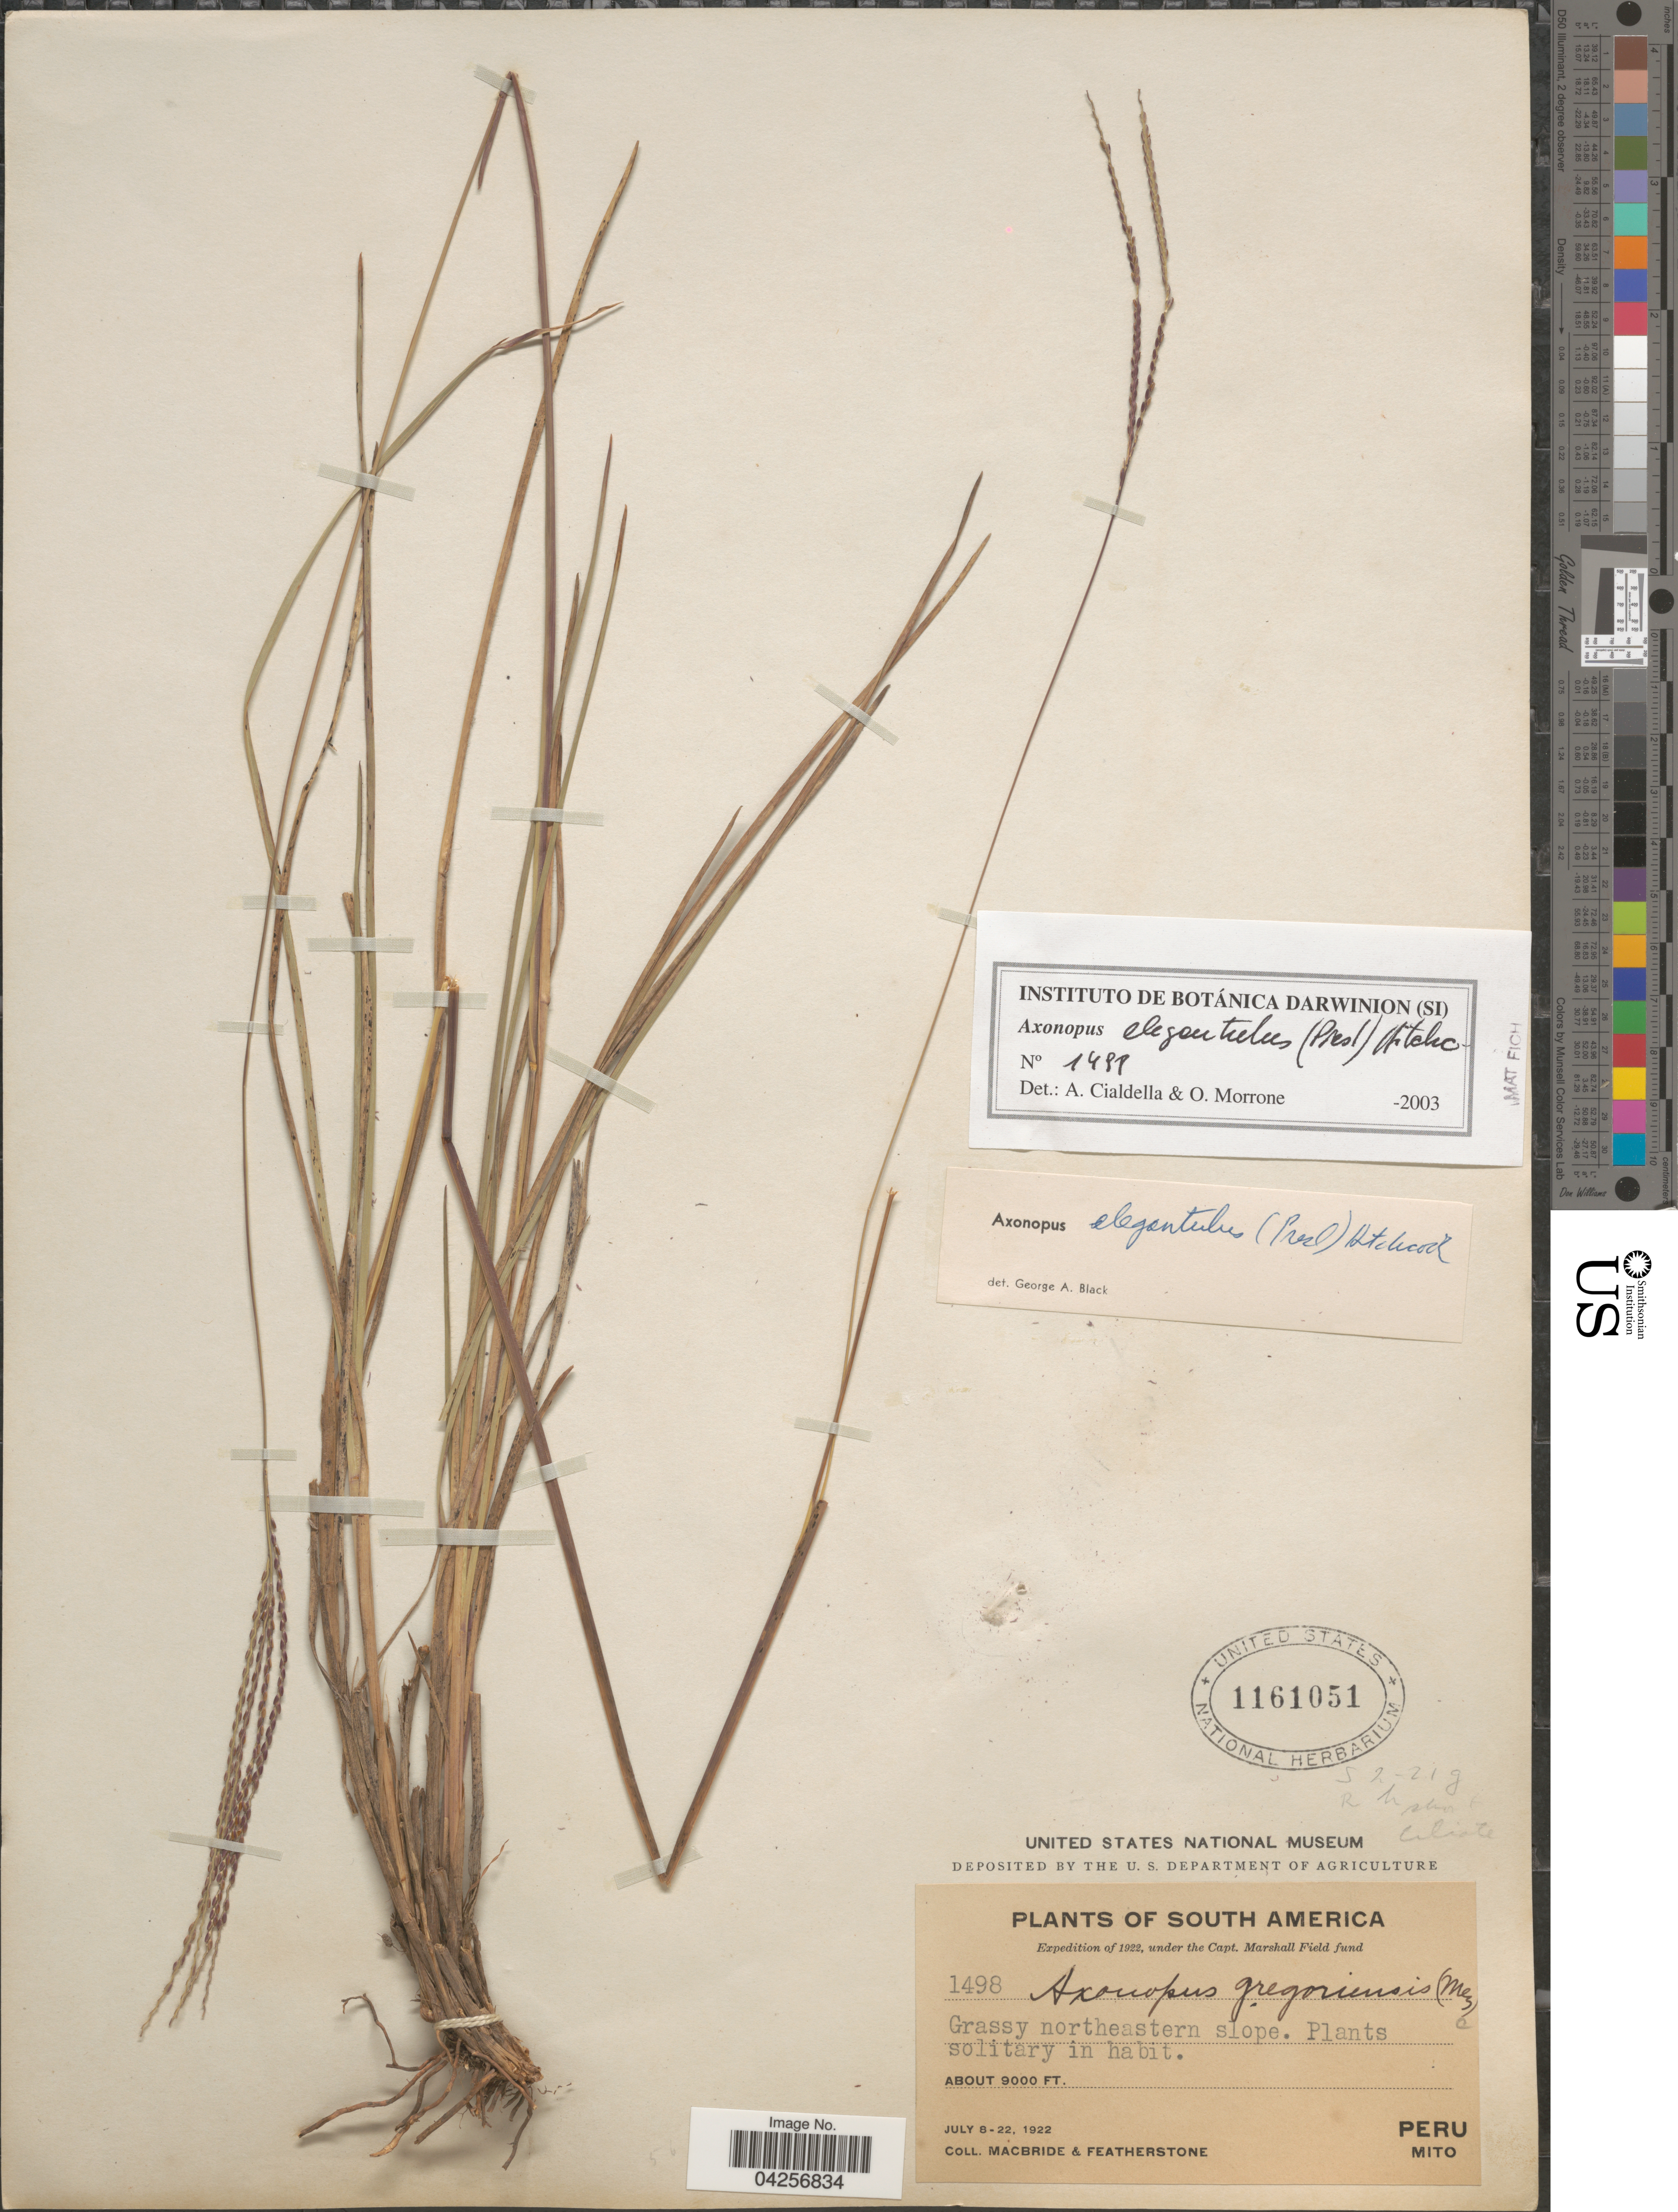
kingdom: Plantae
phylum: Tracheophyta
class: Liliopsida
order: Poales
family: Poaceae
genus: Axonopus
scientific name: Axonopus elegantulus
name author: (J. Presl) Hitchc.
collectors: Macbride, -- & -. Featherstone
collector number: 1498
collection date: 1922-07-08/1922-07-22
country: Peru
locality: South America. Expedition of 1922, under the Capt. Marshall Field Fund. Grassy northeastern slope. Mito.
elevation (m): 2743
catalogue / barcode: US 1161051